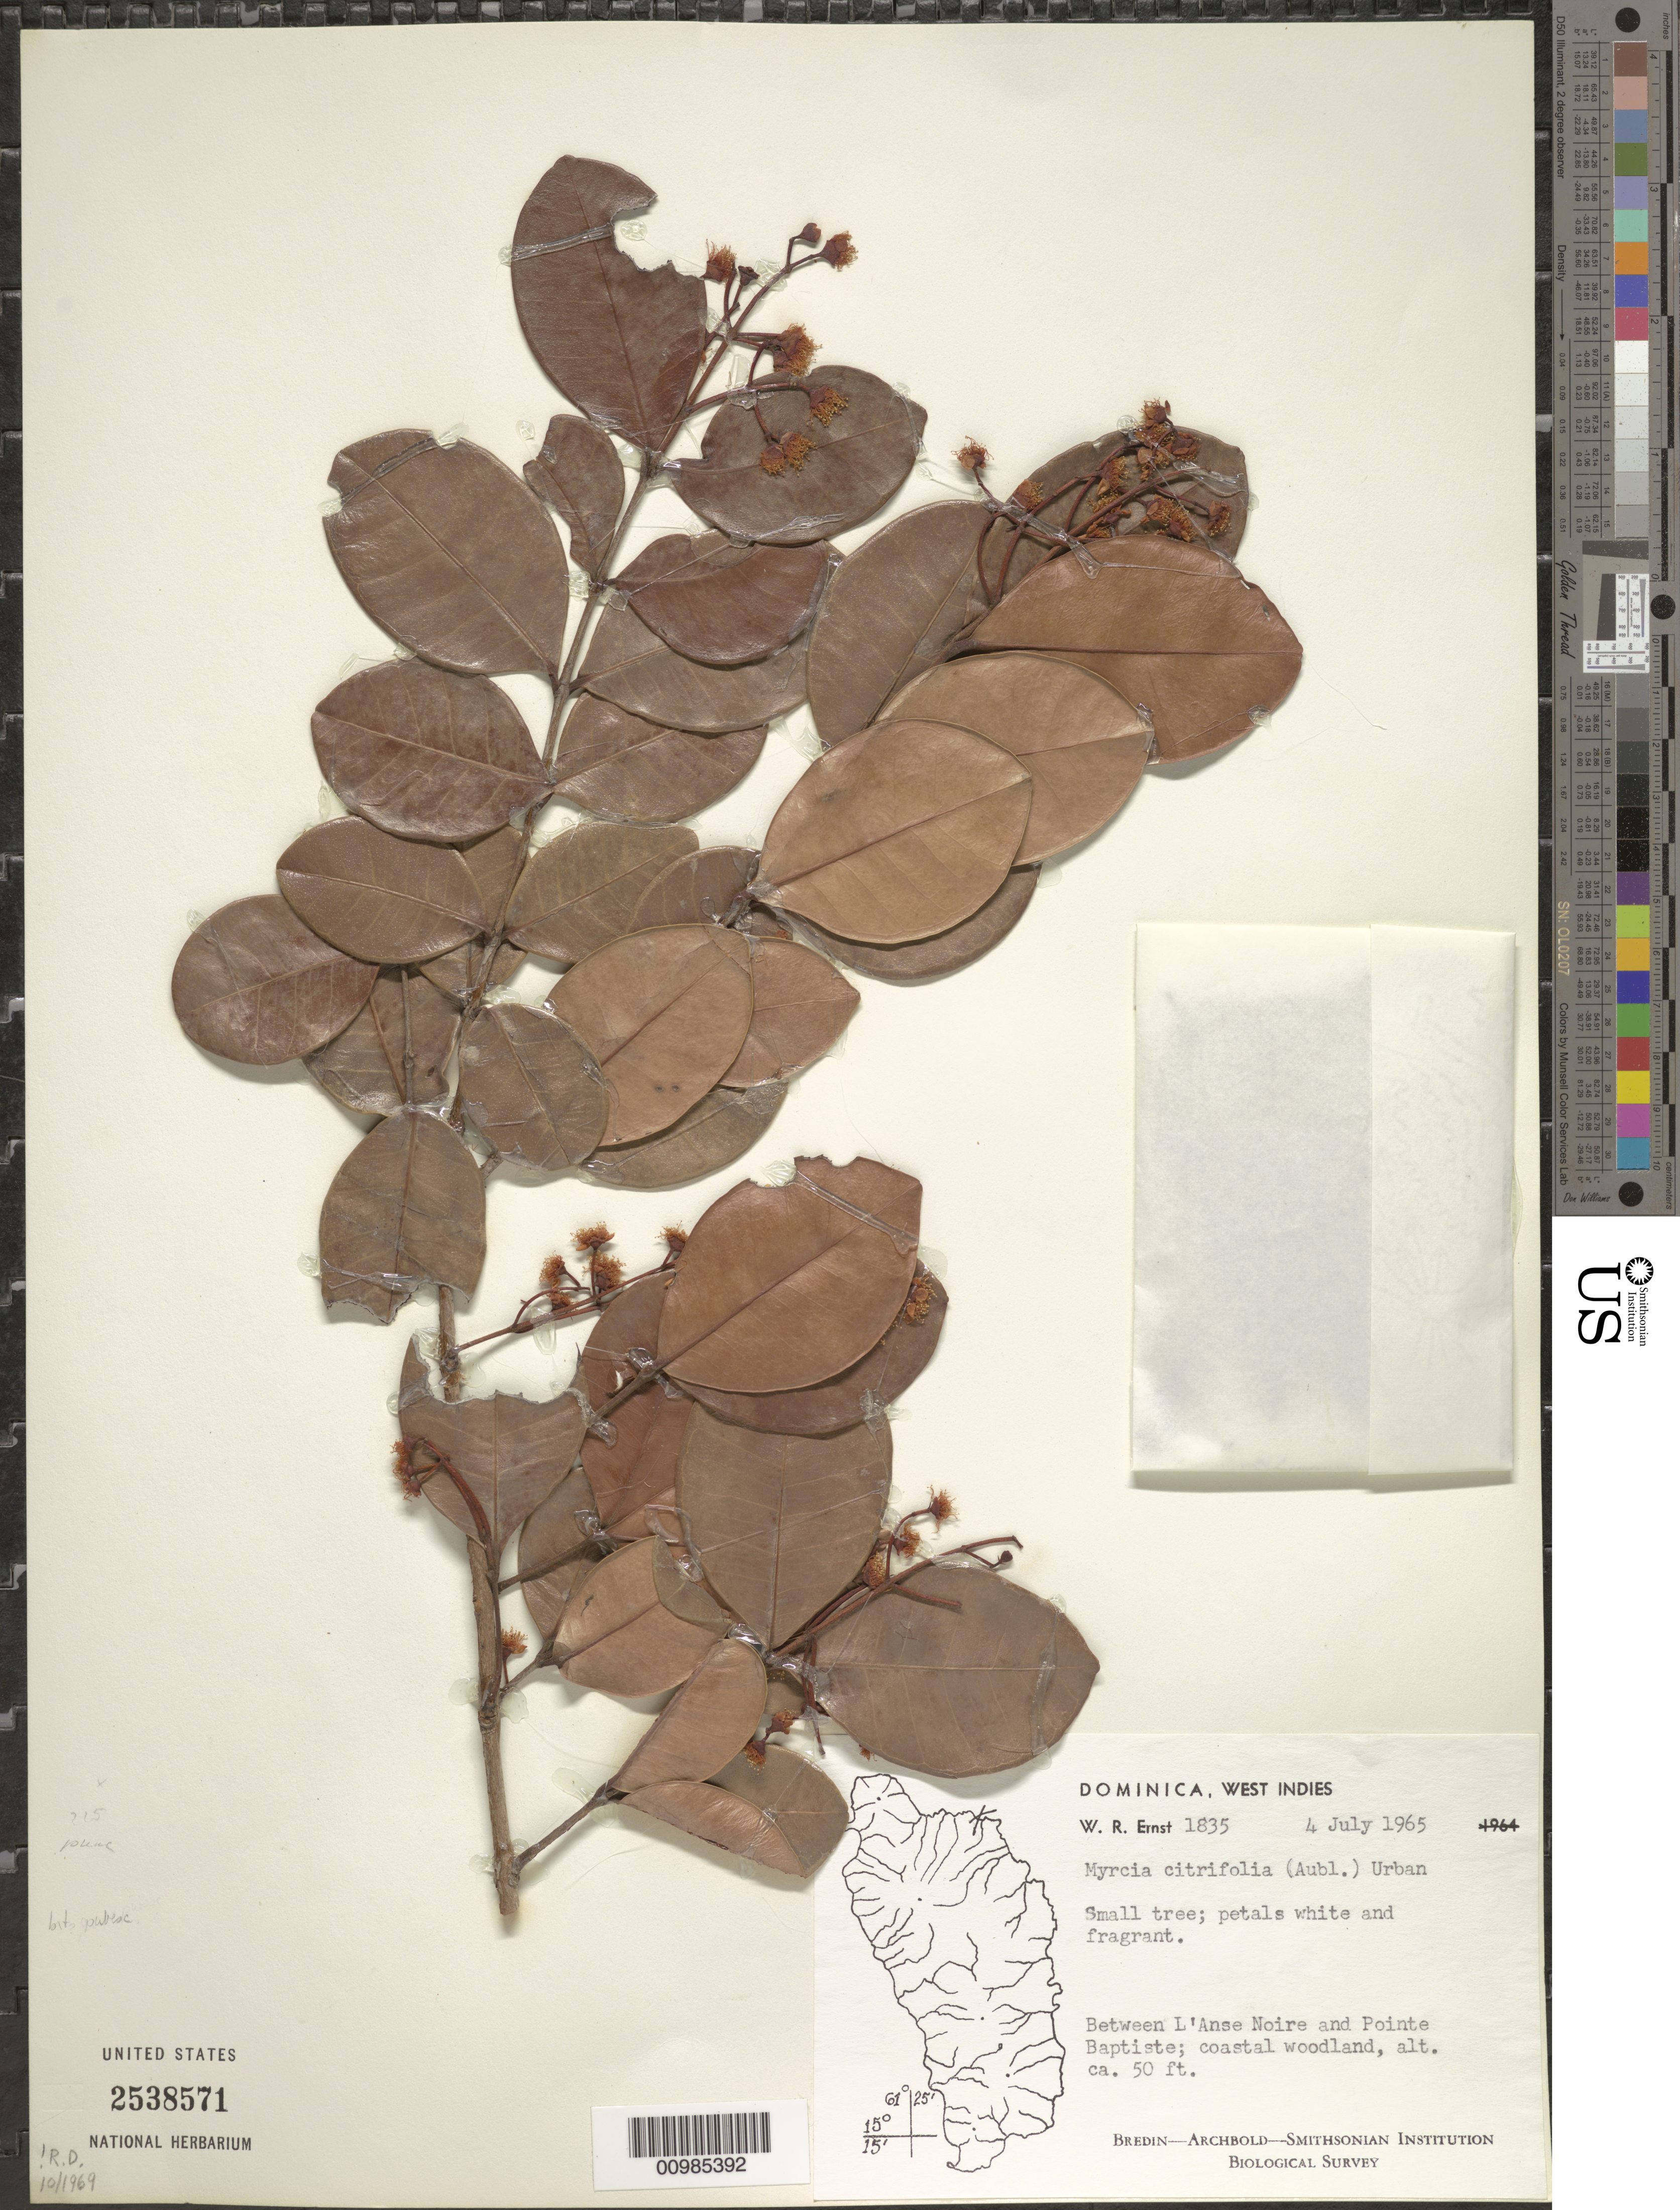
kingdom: Plantae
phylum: Tracheophyta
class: Magnoliopsida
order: Myrtales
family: Myrtaceae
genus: Myrcia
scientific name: Myrcia citrifolia var. citrifolia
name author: (Aubl.) Urb.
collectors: W. R. Ernst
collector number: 1835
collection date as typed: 04 Jul 1965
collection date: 1965-07-04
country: Dominica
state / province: St. Andrew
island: Dominica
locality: Between L'Anse Noire and Pointe Baptiste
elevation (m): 15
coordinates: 0 N, 0 E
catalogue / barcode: US 2538571